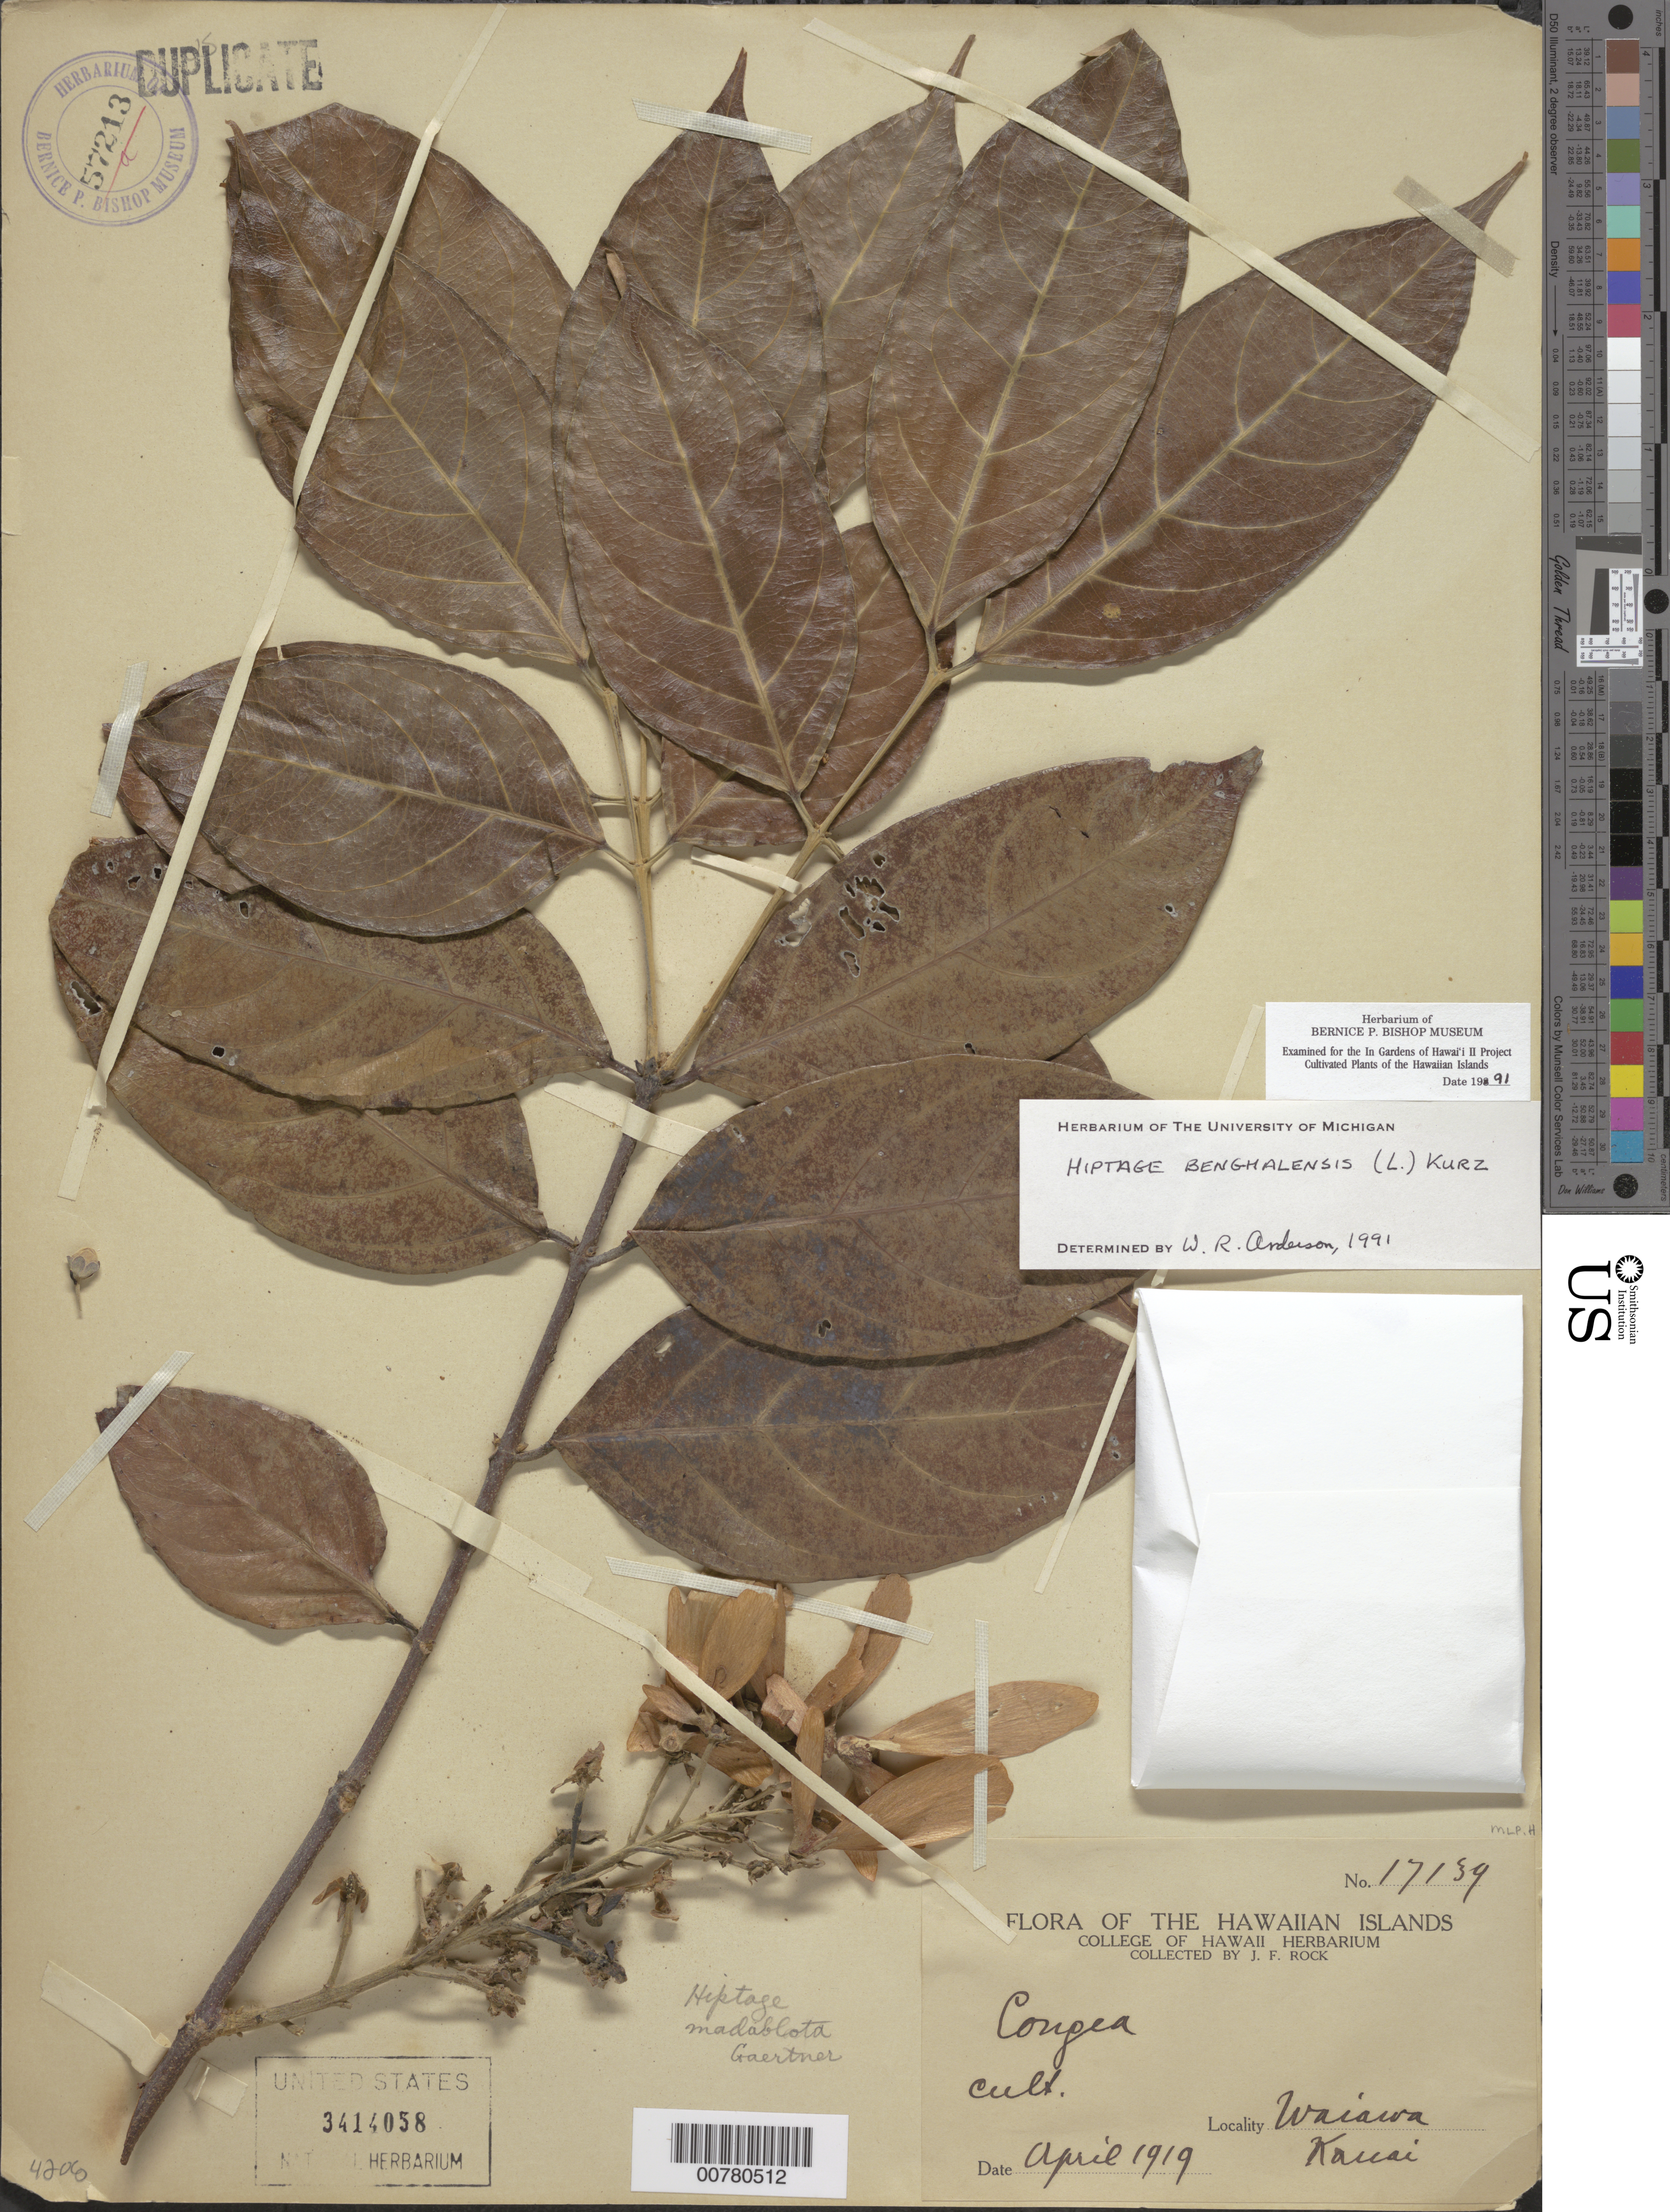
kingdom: Plantae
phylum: Tracheophyta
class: Magnoliopsida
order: Malpighiales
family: Malpighiaceae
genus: Hiptage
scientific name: Hiptage benghalensis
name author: (L.) Kurz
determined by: Anderson, W. R., (MICH), University of Michigan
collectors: J. F. Rock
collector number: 17139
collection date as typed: Apr 1919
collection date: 1919-04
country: United States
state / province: Hawaii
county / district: Kaui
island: Kaua'i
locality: Waiawa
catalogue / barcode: US 3414058